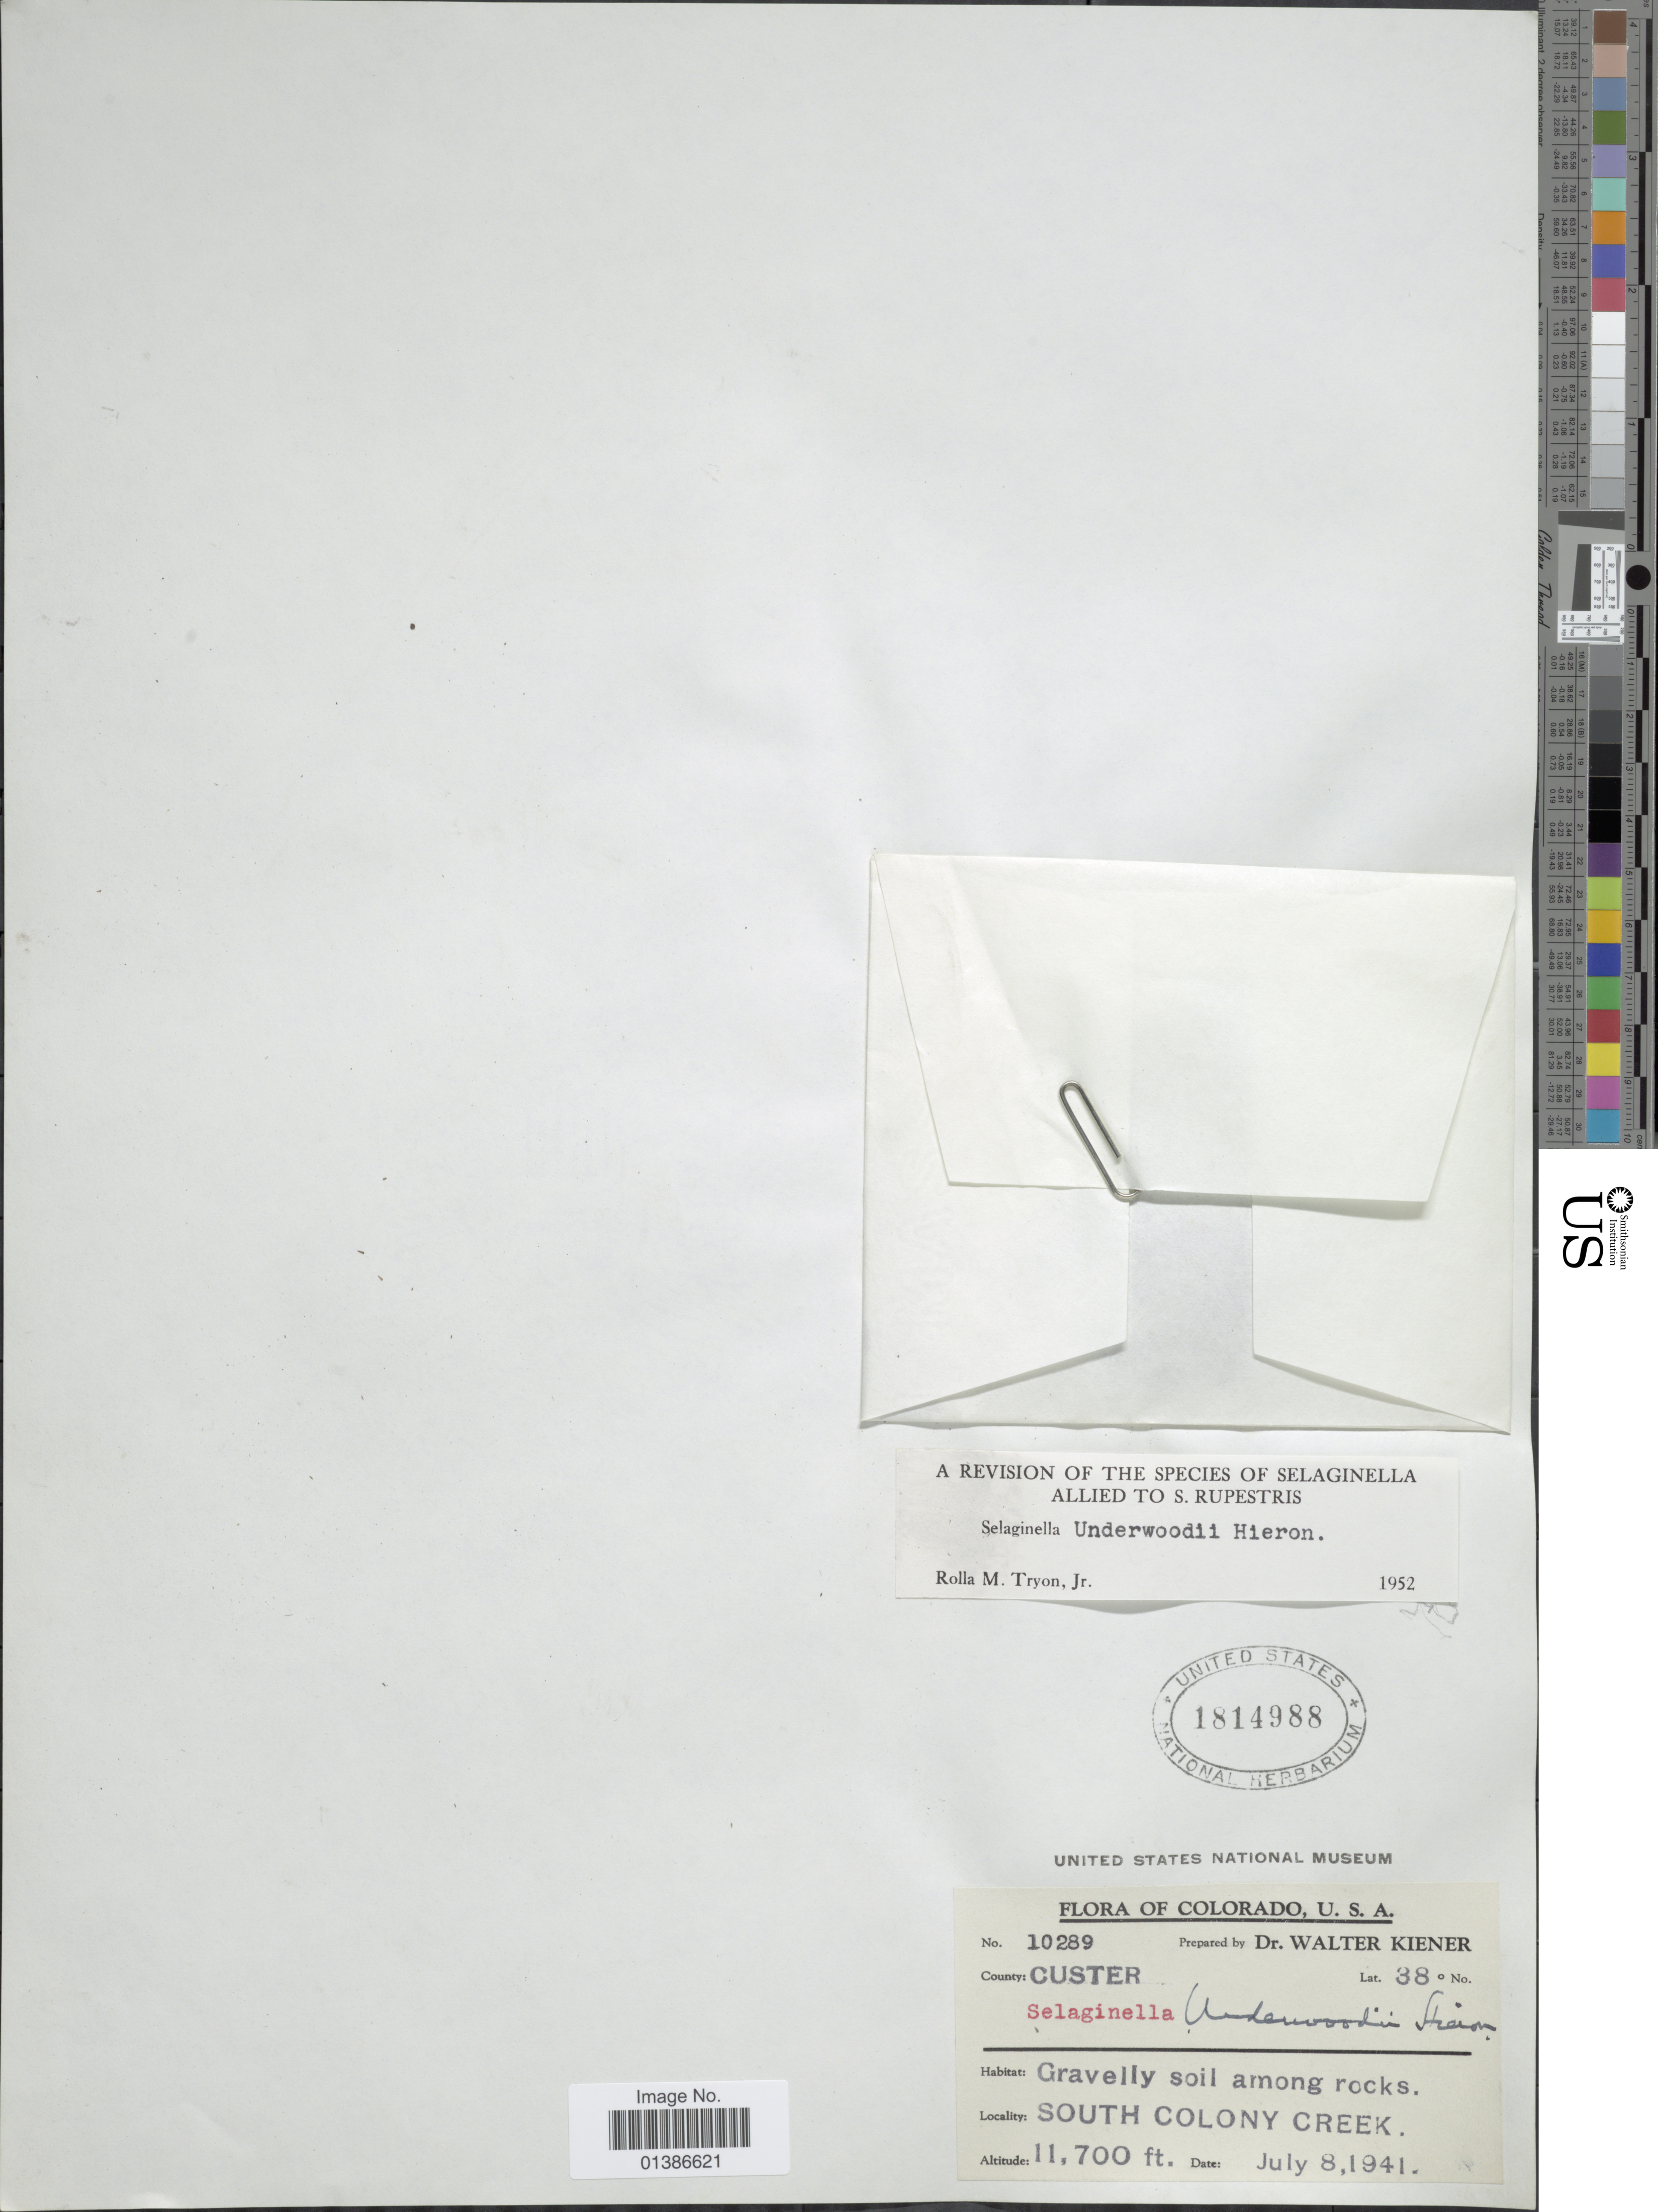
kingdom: Plantae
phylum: Tracheophyta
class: Lycopodiopsida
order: Selaginellales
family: Selaginellaceae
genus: Selaginella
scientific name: Selaginella underwoodii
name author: Hieron.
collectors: W. Kiener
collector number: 10289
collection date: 1941-07-08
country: United States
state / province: Colorado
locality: County: Custer, South Colony Creek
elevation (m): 3566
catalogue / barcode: US 1814988